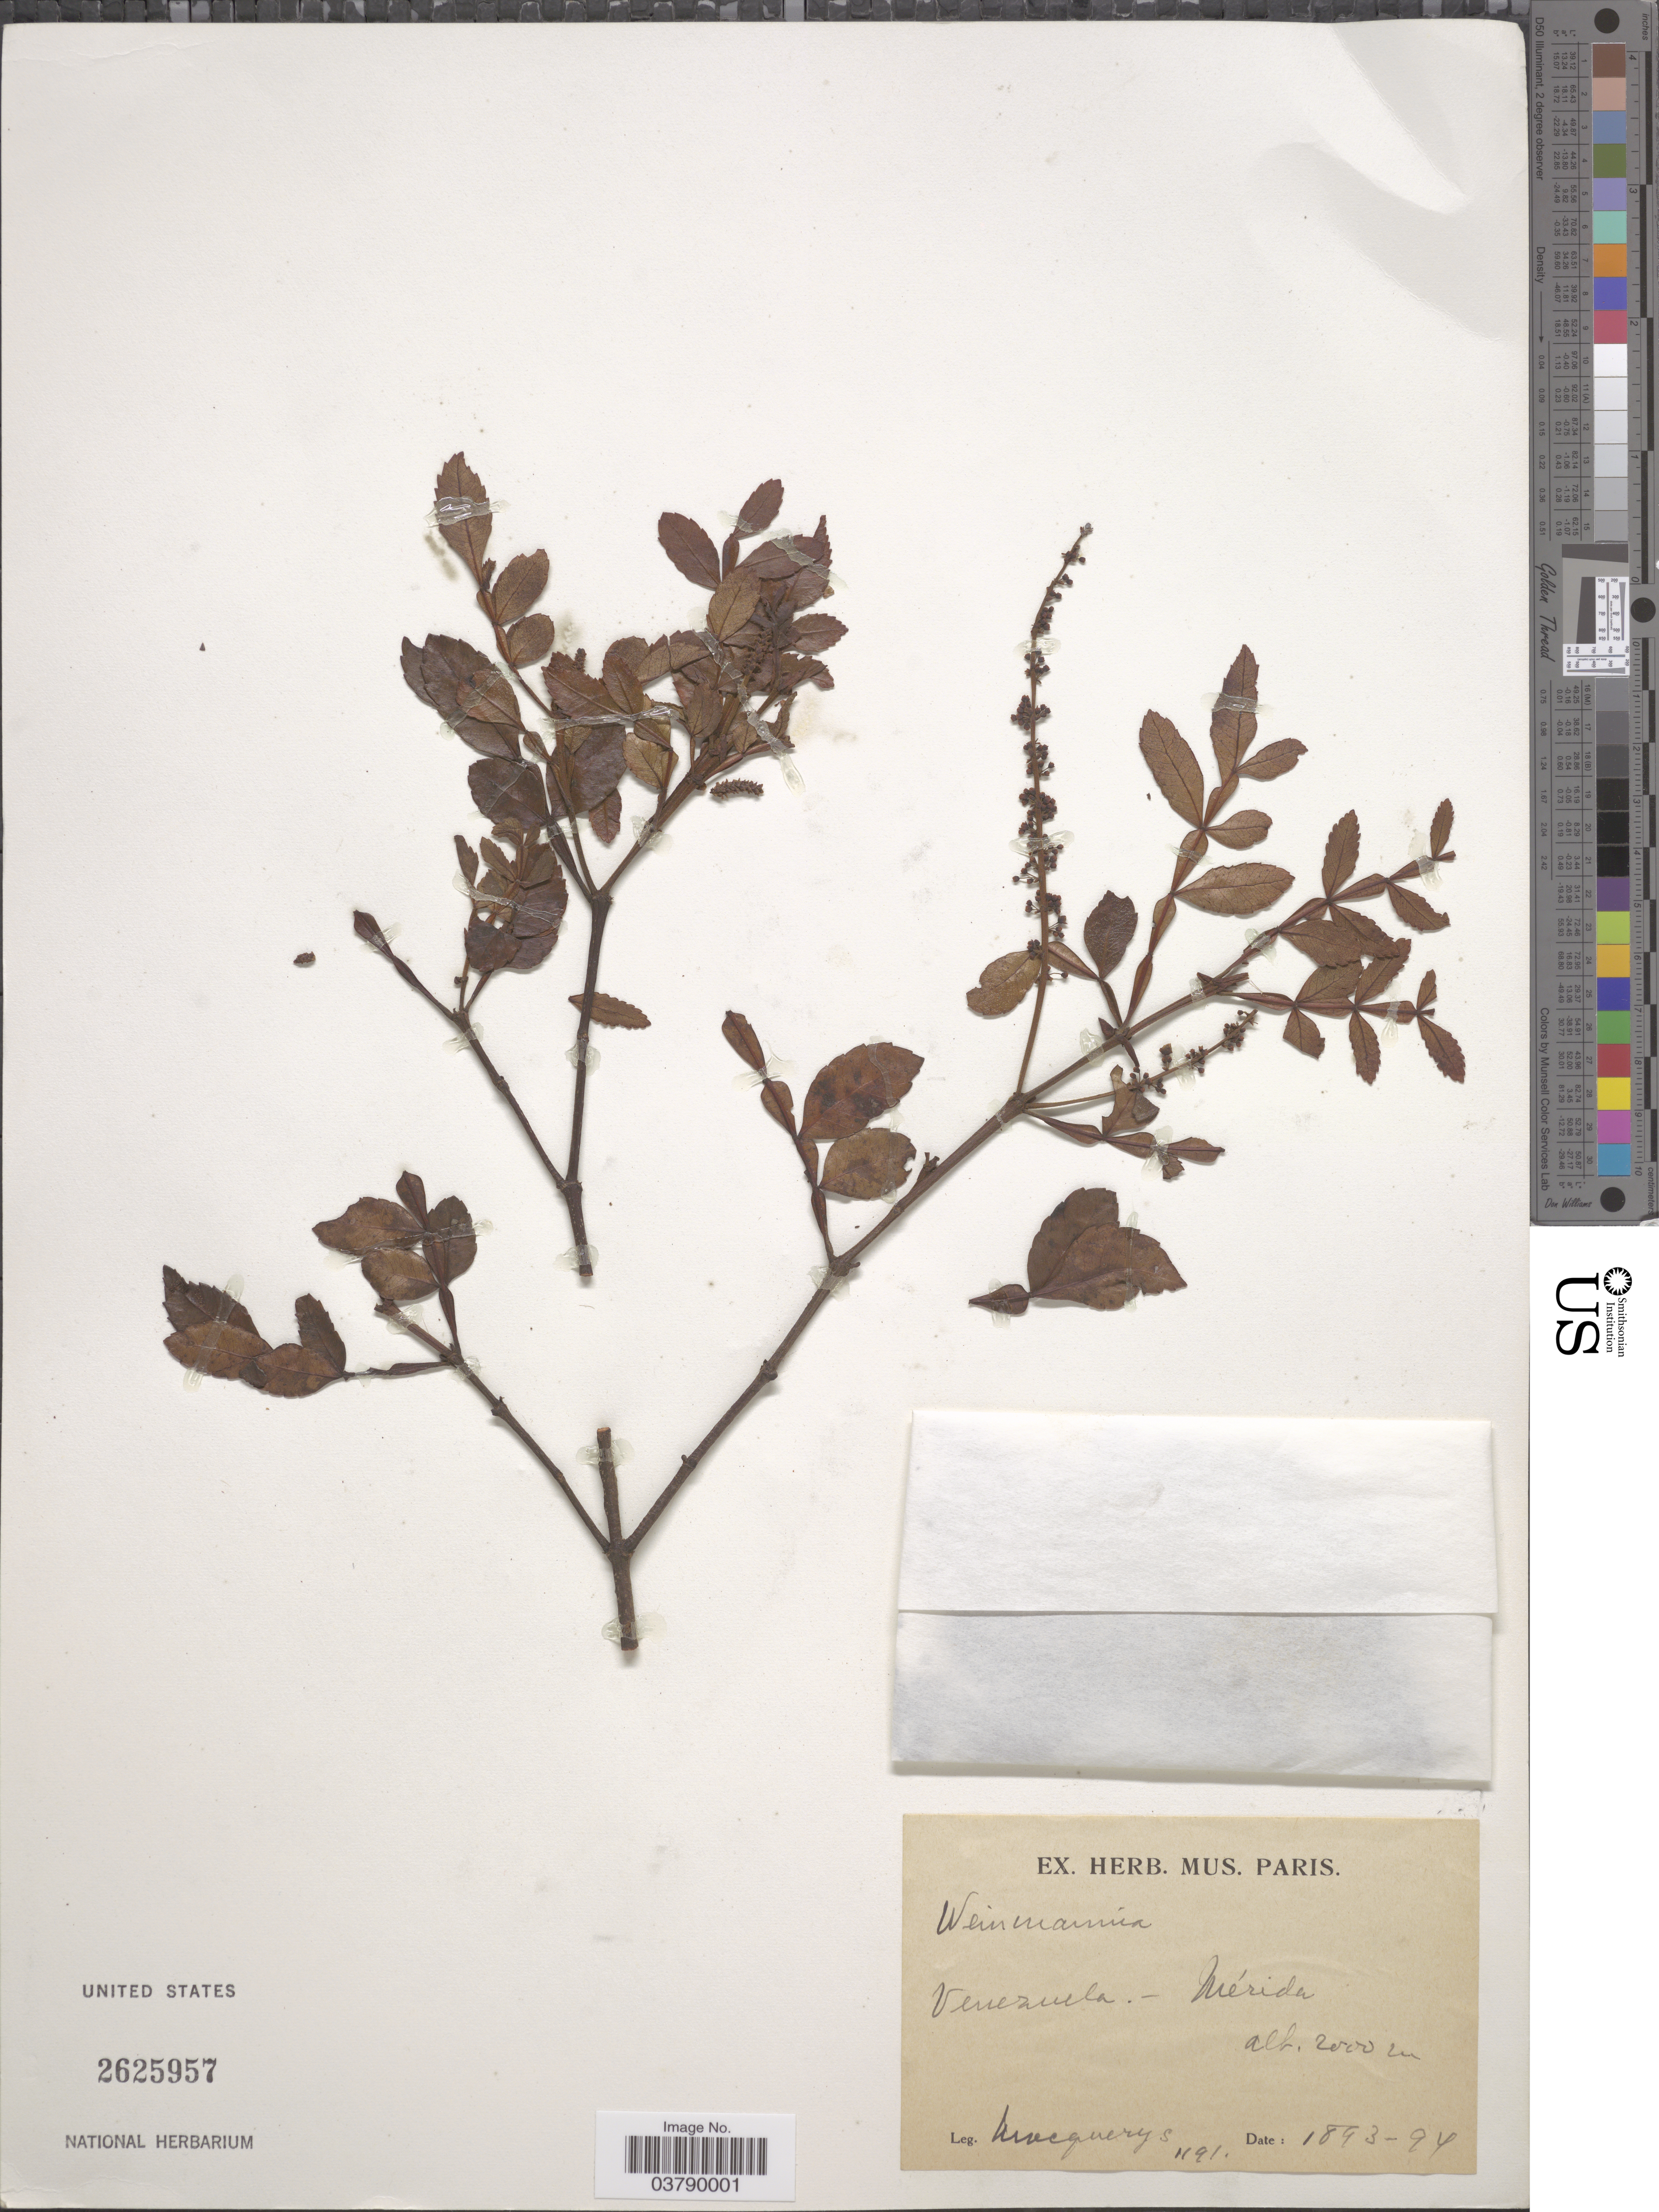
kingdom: Plantae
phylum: Tracheophyta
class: Magnoliopsida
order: Oxalidales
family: Cunoniaceae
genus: Weinmannia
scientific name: Weinmannia sp.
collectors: A. Mocquerys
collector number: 1191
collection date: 1893/1894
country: Venezuela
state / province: Mérida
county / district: Libertador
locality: Mérida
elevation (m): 2000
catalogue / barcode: US 2625957